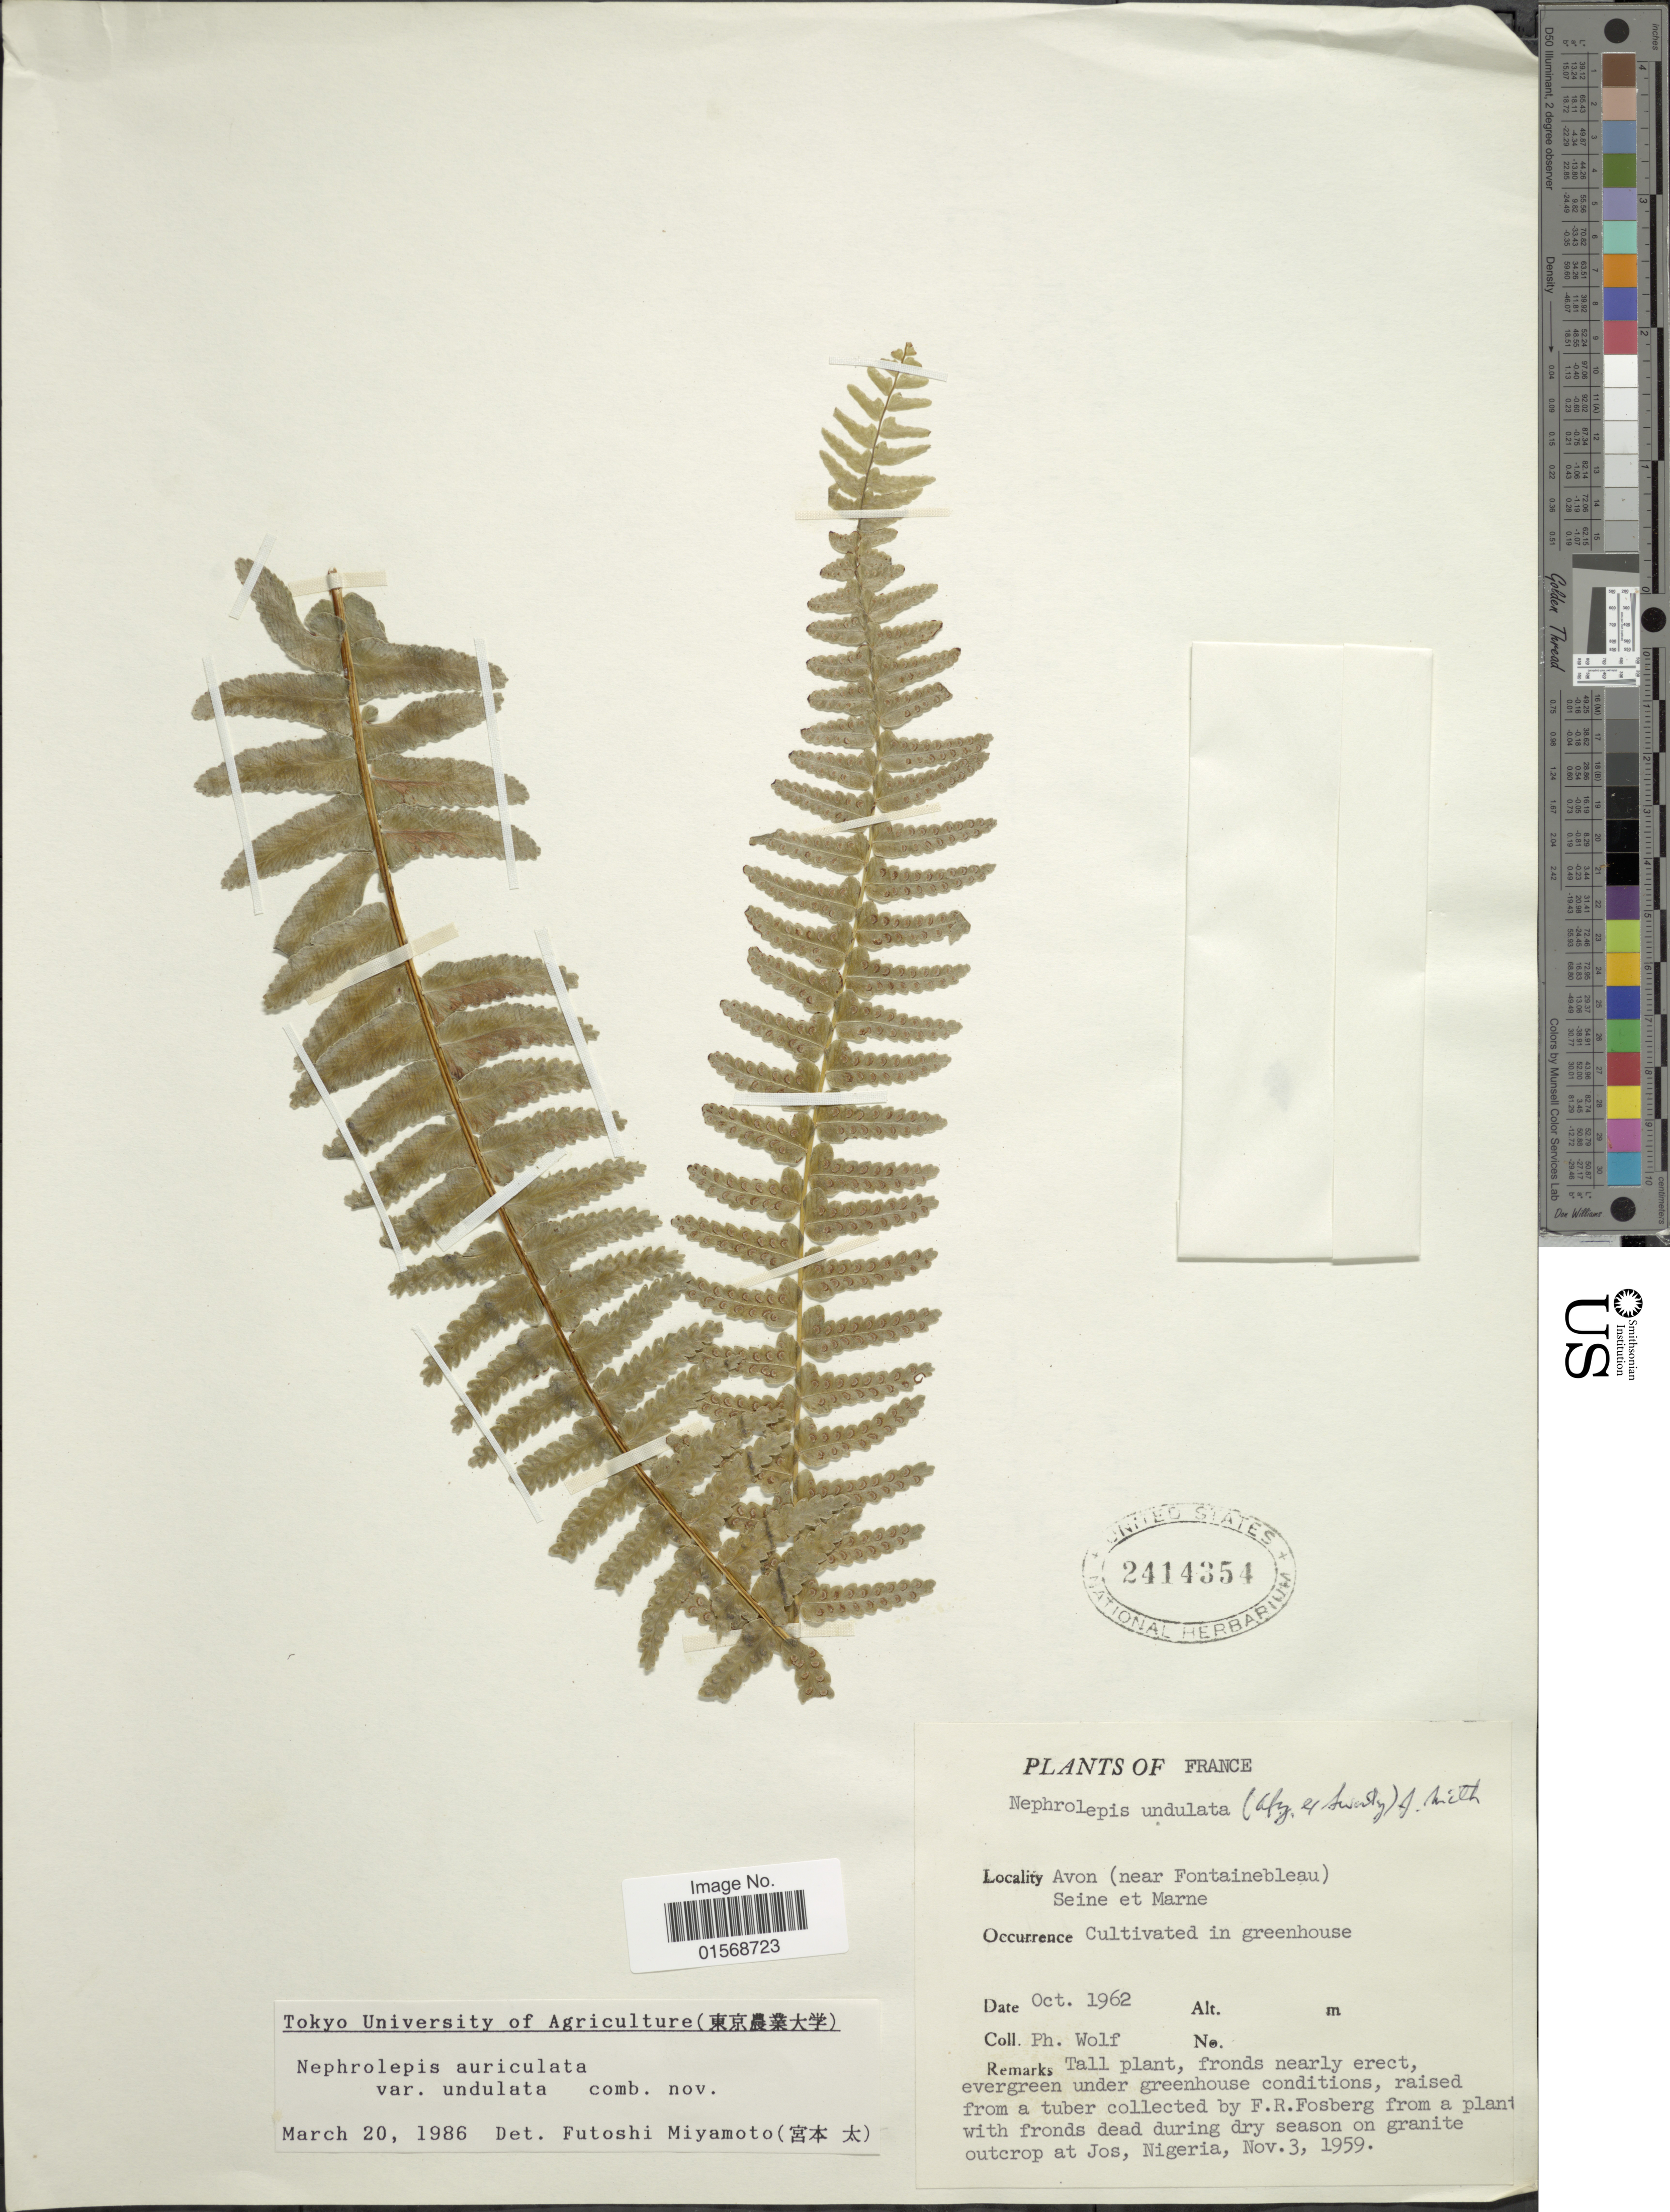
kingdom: Plantae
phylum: Tracheophyta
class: Polypodiopsida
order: Polypodiales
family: Nephrolepidaceae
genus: Nephrolepis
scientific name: Nephrolepis undulata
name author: J. Sm.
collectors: P. Wolf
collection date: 1962-10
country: France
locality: France, Avon (near Fontainebleau) Seine et Marne, In greenhouse,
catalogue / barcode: US 2414354